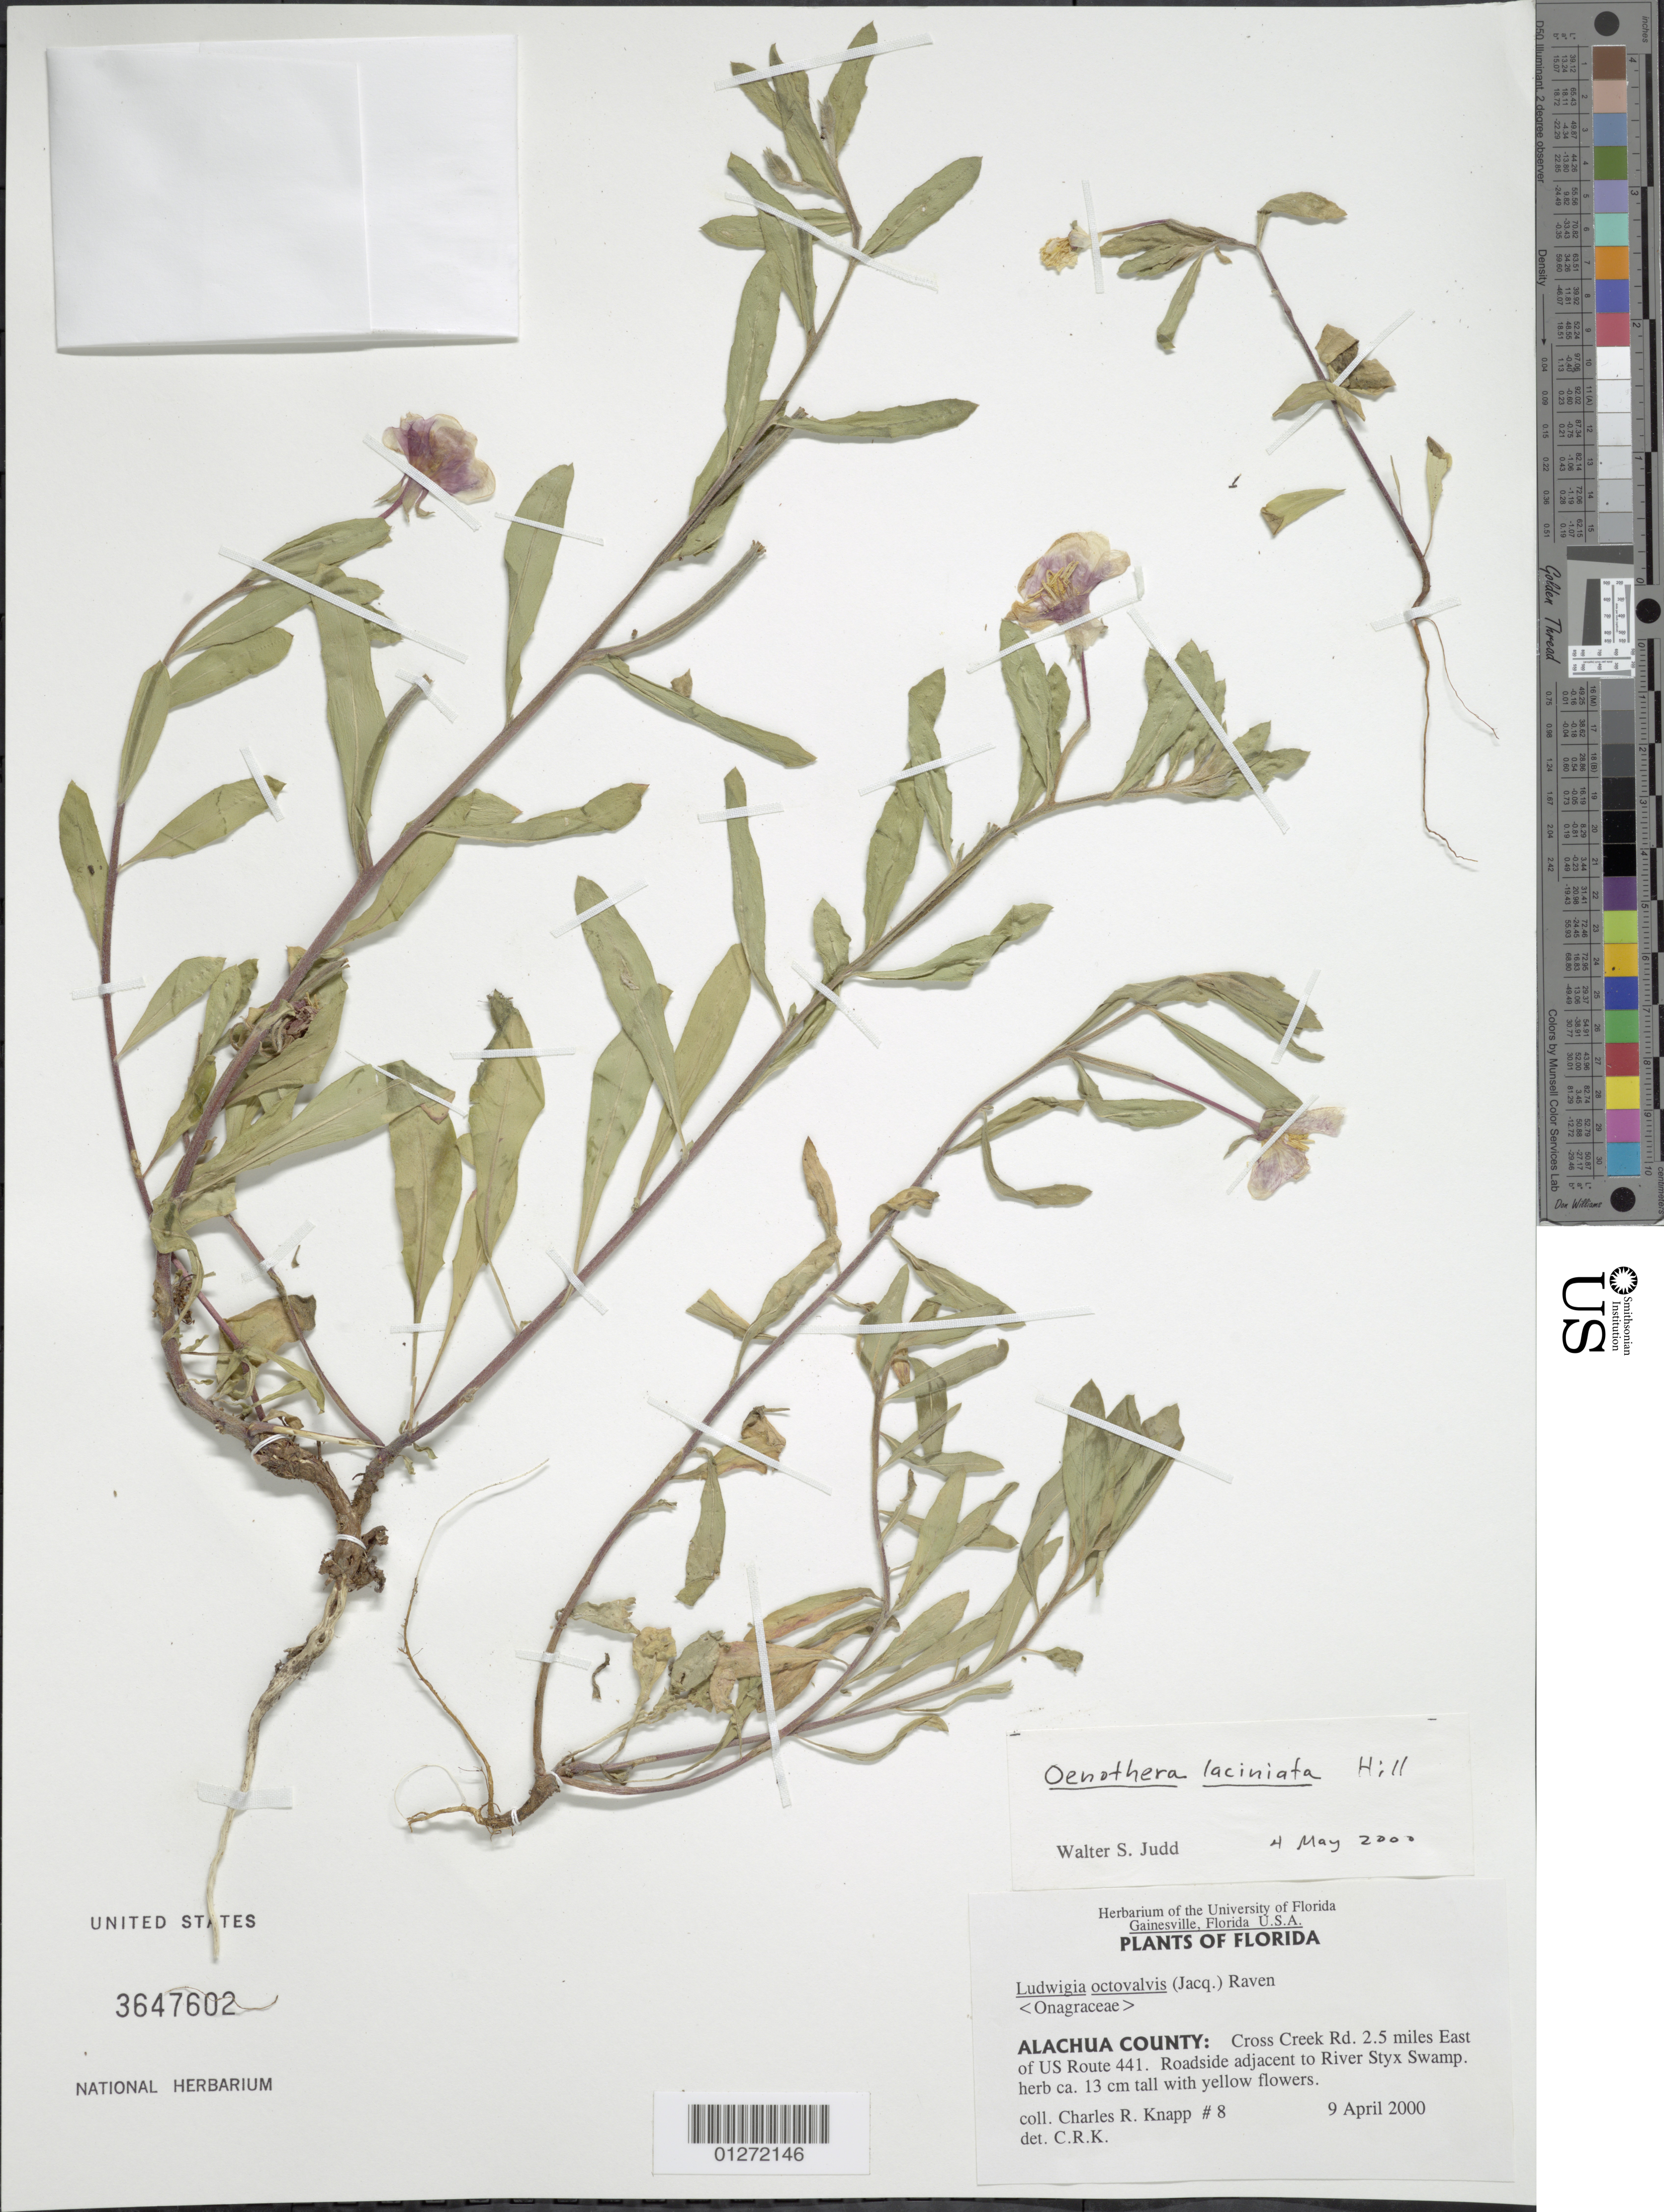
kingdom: Plantae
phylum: Tracheophyta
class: Magnoliopsida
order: Myrtales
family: Onagraceae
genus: Oenothera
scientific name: Oenothera laciniata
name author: Hill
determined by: Judd, Walter S.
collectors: C. Knapp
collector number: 8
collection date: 2000-04-09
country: United States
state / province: Florida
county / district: Alachua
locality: Cross Creek Rd. 2.5 mi E of US Route 441. Roadside adjacent to River Styx Swamp.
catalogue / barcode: US 3647602